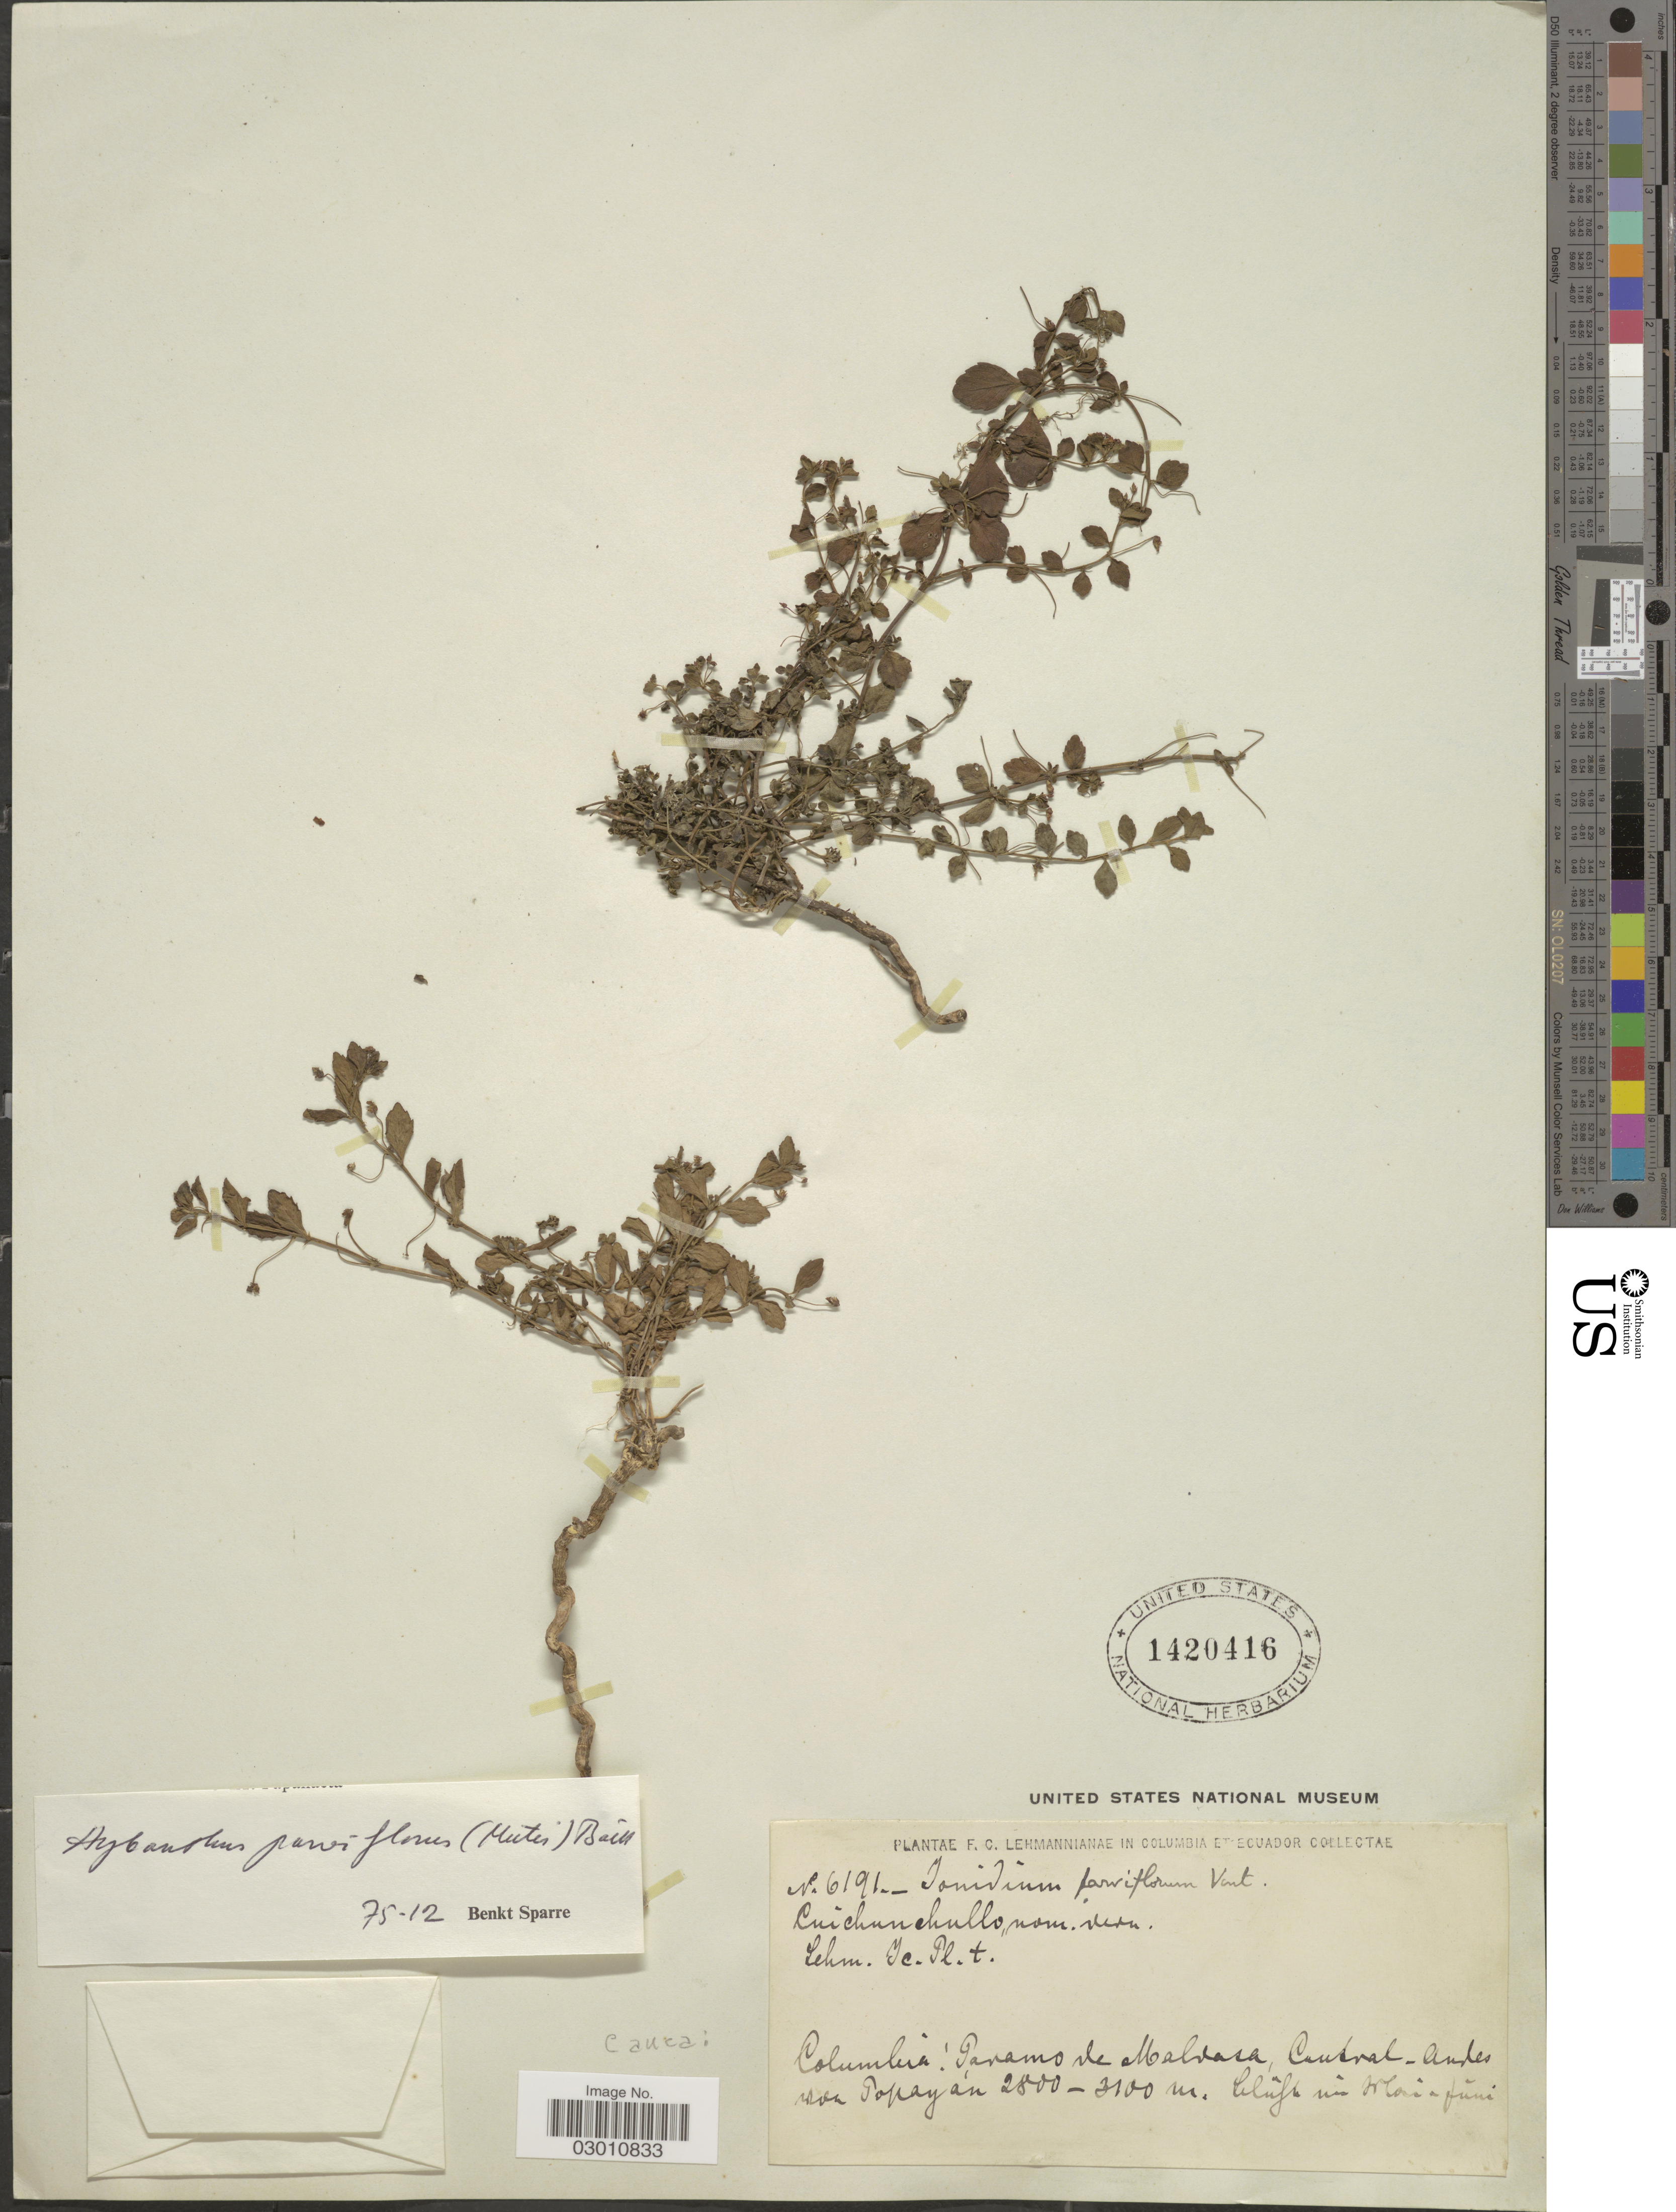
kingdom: Plantae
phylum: Tracheophyta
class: Magnoliopsida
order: Malpighiales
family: Violaceae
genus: Pombalia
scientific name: Pombalia parviflora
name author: (L. f.) Paula-Souza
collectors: F. C. Lehmann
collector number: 6191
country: Colombia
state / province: Cauca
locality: Paramo de Malvasa, Central-Andes son Popayán.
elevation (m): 2800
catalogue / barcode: US 1420416